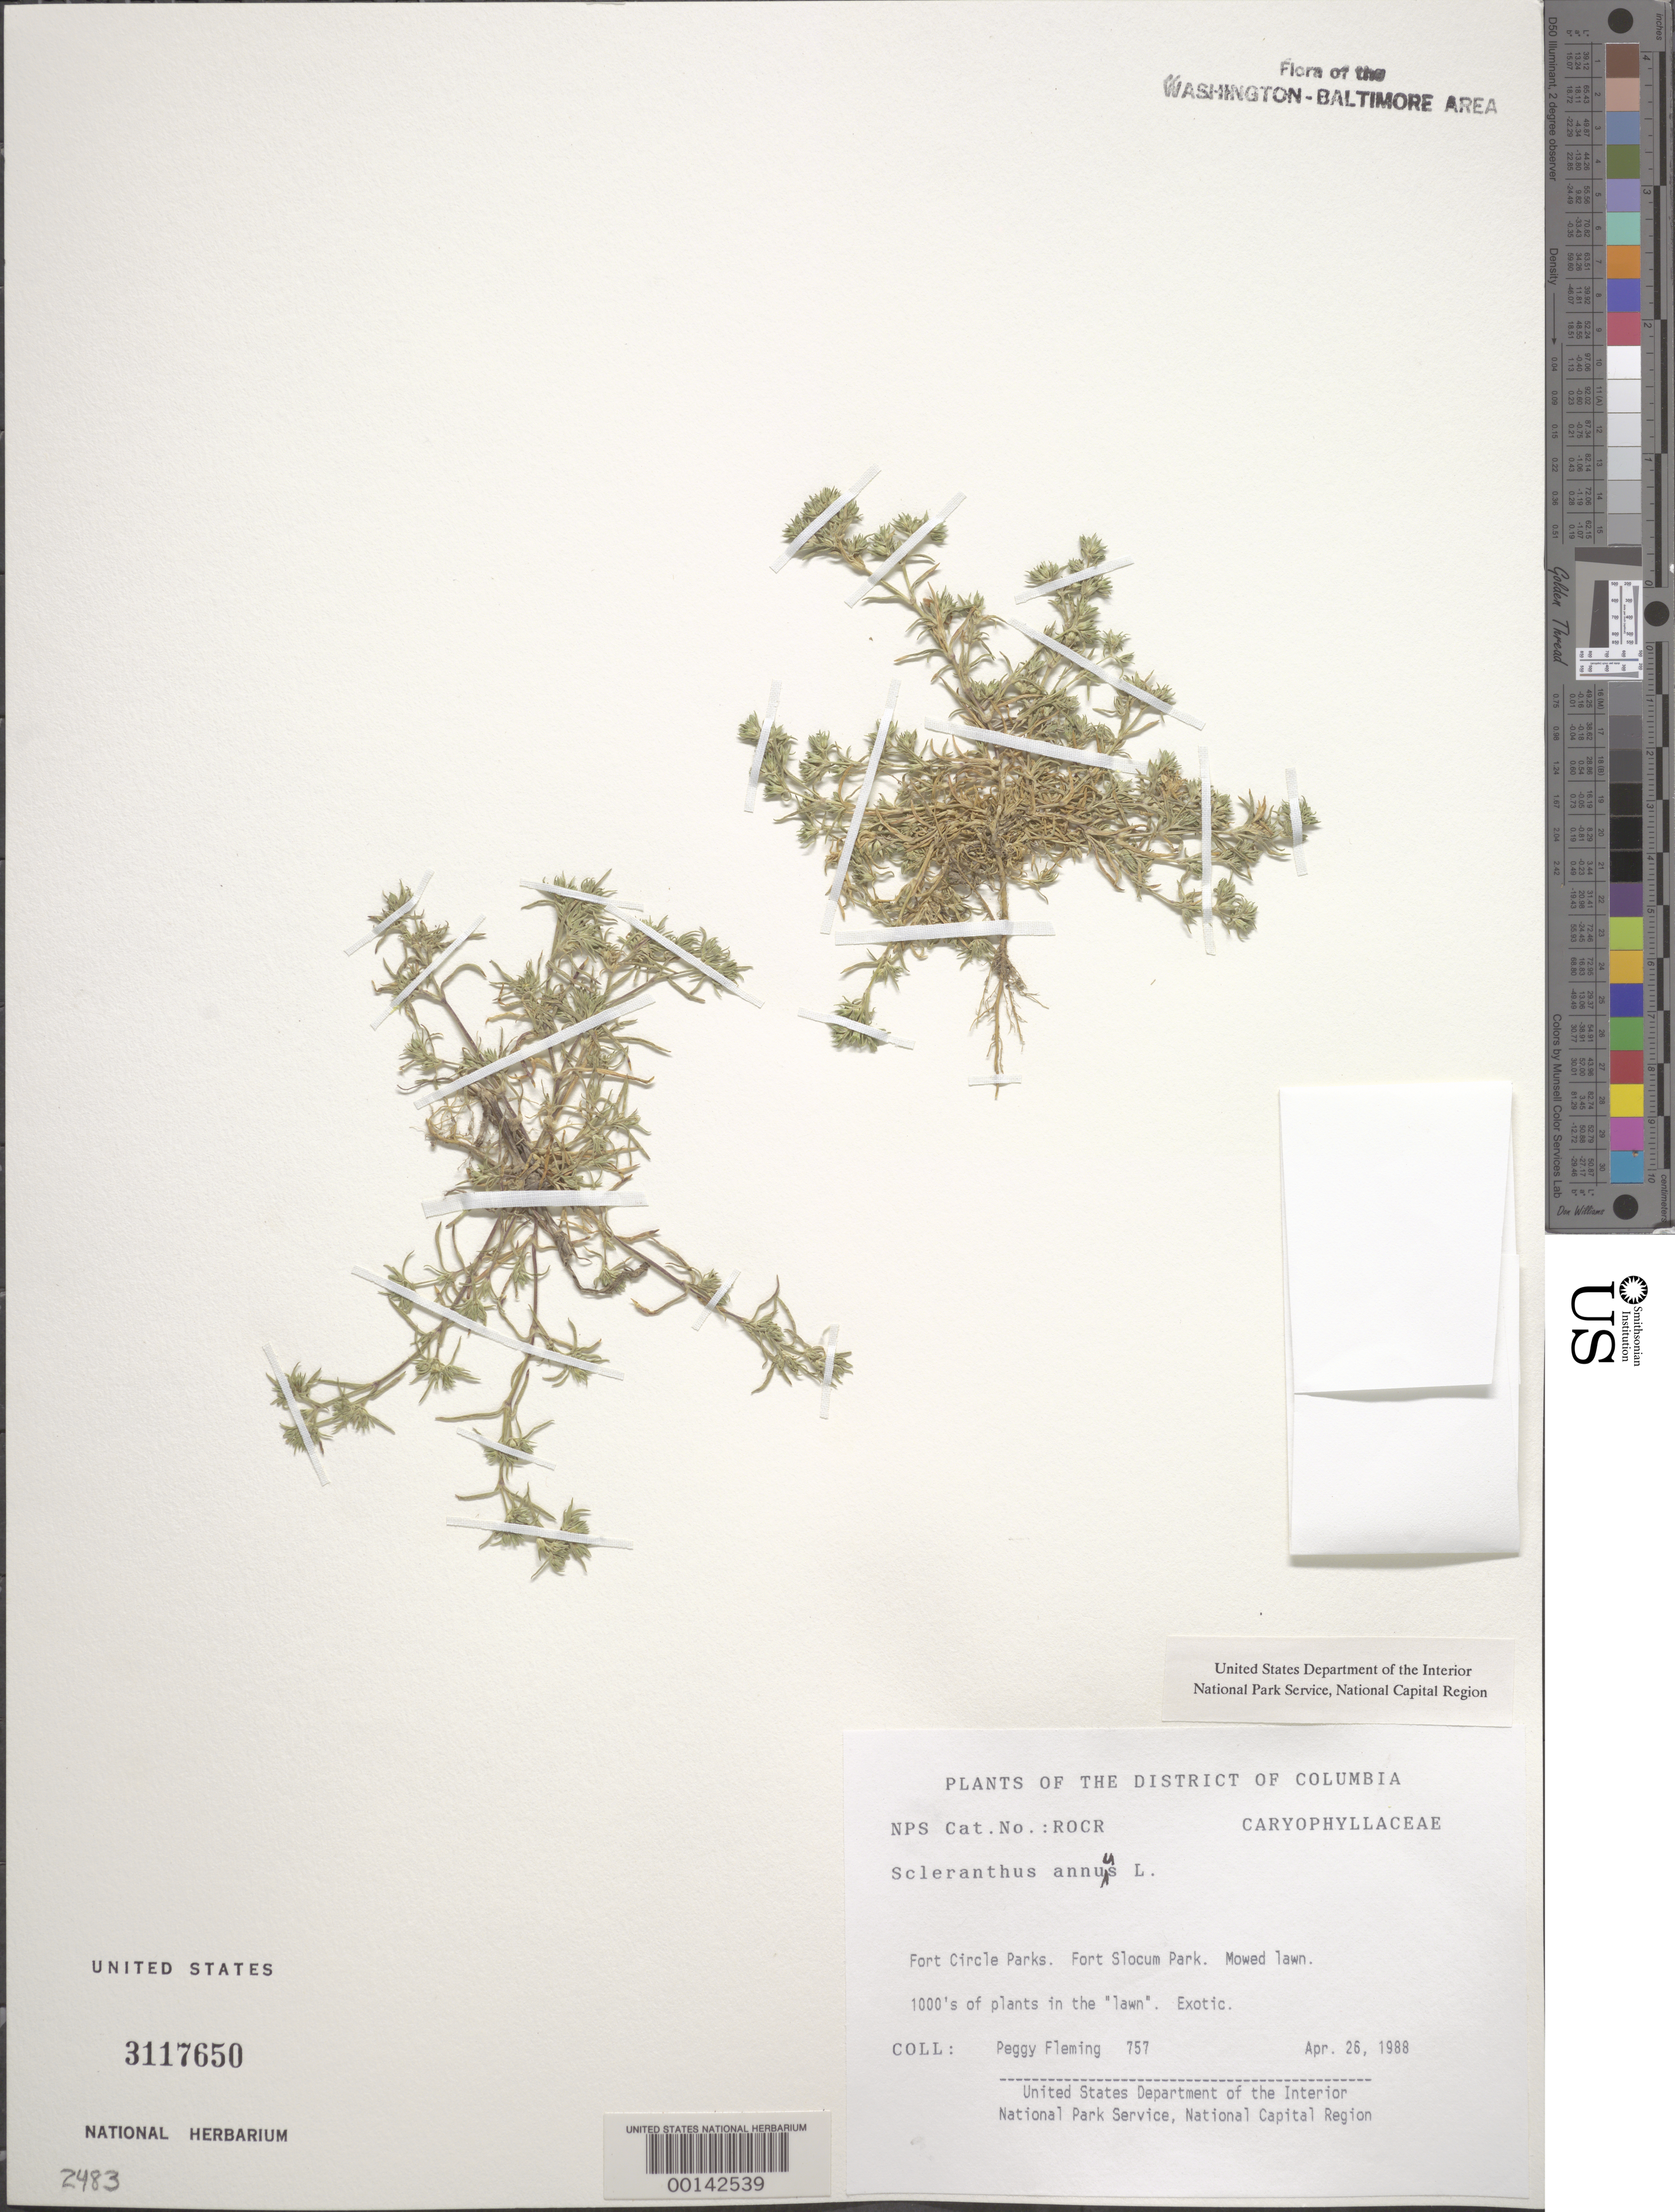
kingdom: Plantae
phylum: Tracheophyta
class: Magnoliopsida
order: Caryophyllales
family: Caryophyllaceae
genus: Scleranthus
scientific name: Scleranthus annuus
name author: L.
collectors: P. Fleming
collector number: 757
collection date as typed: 26 Apr 1988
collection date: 1988-04-26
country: United States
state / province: District of Columbia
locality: Fort Circle Parks. Fort Slocum Park. Fort Slocum Park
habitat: Mowed lawn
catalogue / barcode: US 3117650